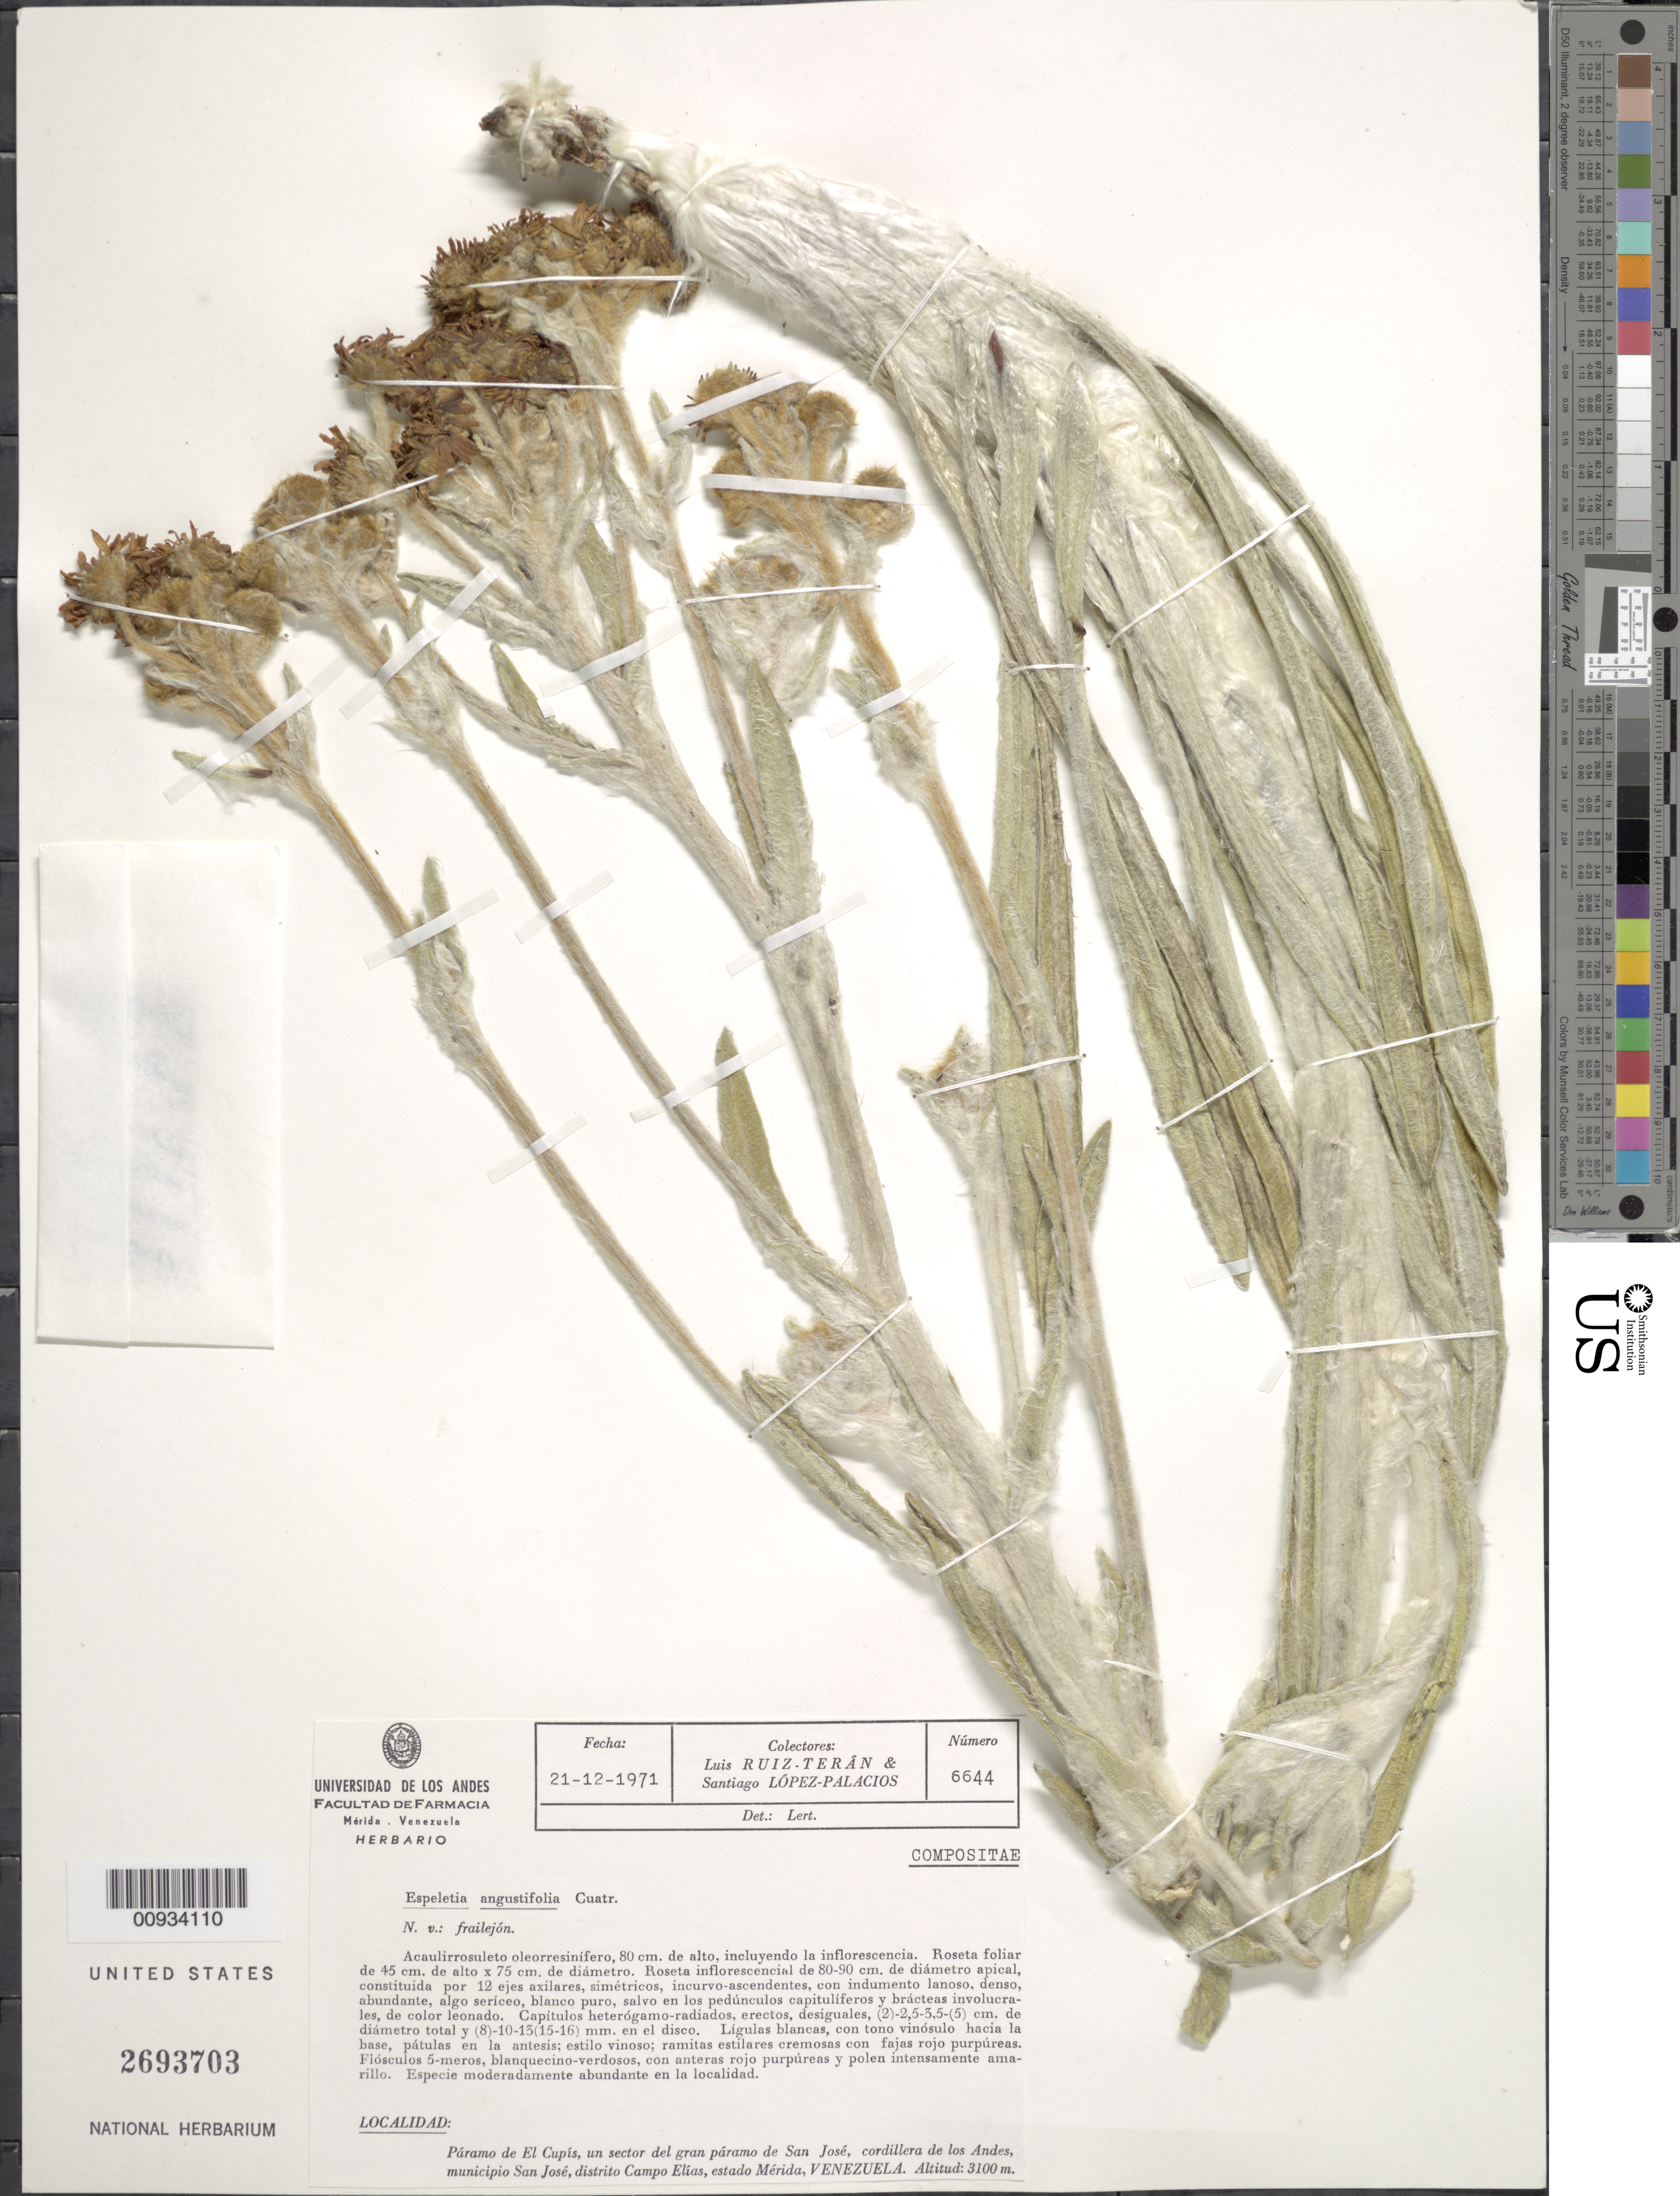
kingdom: Plantae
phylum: Tracheophyta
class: Magnoliopsida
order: Asterales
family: Asteraceae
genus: Espeletiopsis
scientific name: Espeletiopsis angustifolia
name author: (Cuatrec.) Cuatrec.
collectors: L. Teran & M. López Figueiras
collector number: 6644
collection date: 1971-12-21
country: Venezuela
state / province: Mérida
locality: Paramo de El Cupis, un sector del gran paramo de San Jose, Cordillera de Los Andes, Municipio San Jose, Distrito Campo Elias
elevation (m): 3100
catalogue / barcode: US 2693703